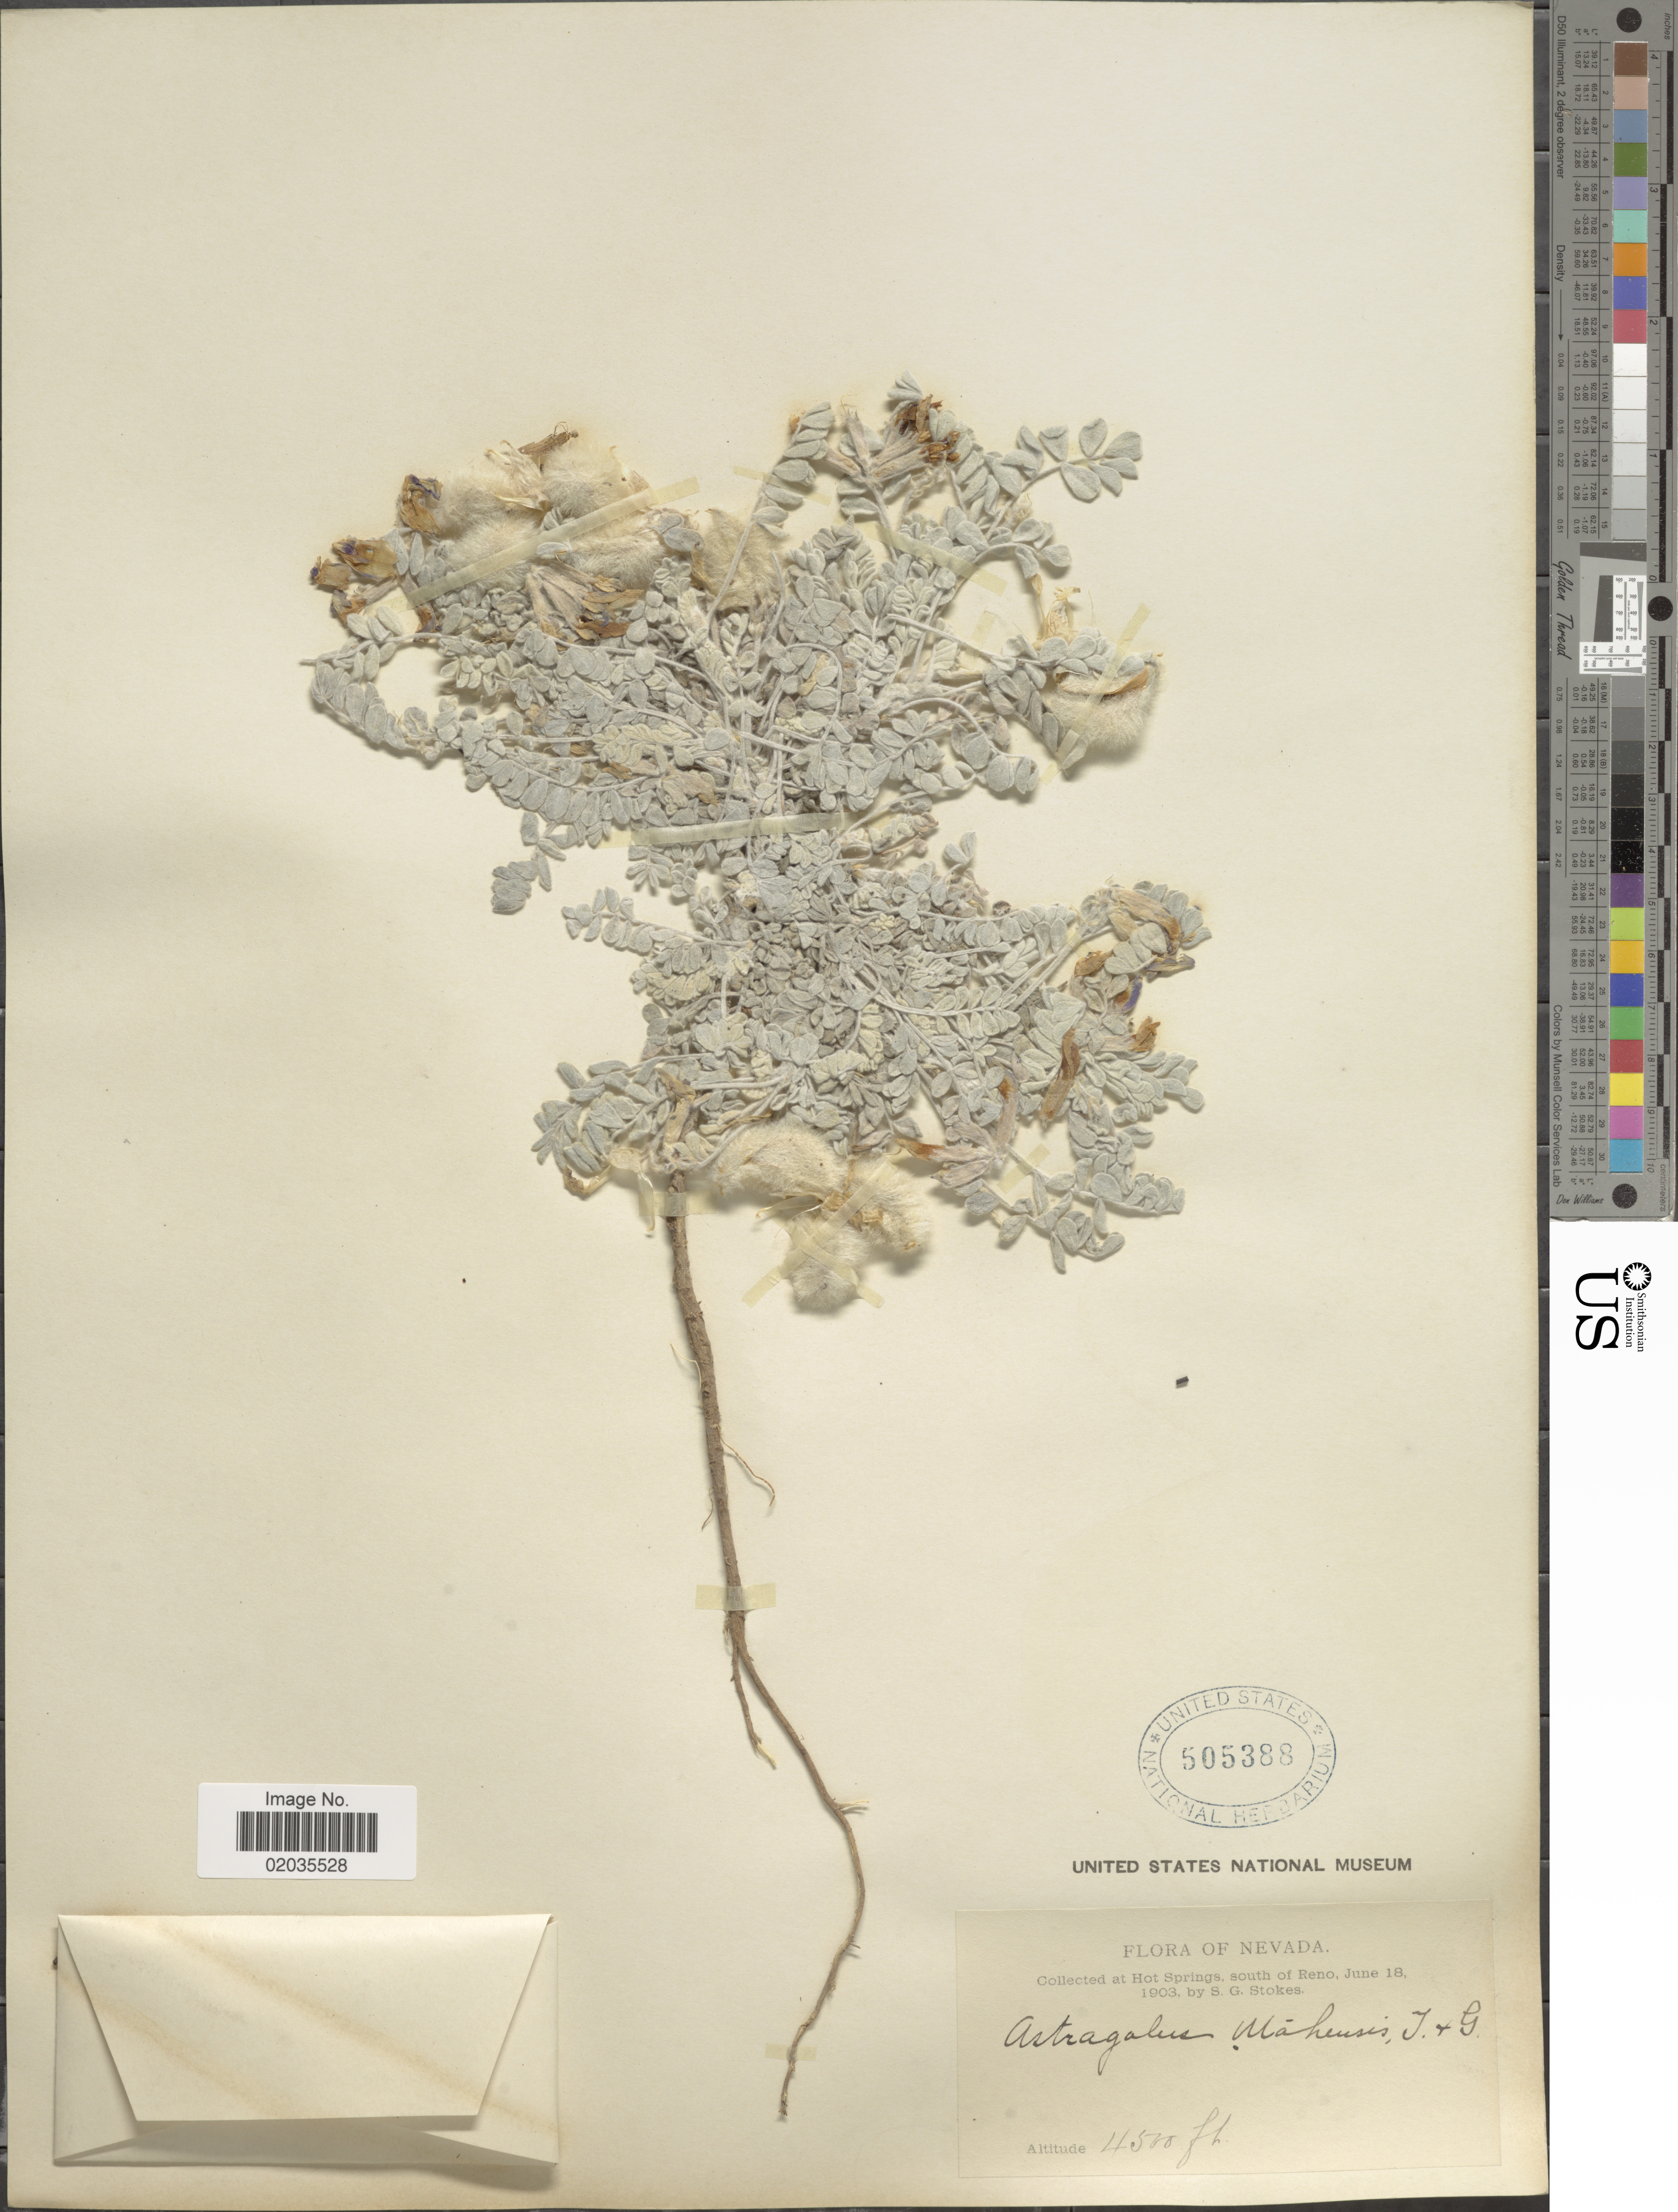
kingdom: Plantae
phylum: Tracheophyta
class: Magnoliopsida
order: Fabales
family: Fabaceae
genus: Astragalus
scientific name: Astragalus utahensis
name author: (Torr.) Torr. & A. Gray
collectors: S. G. Stokes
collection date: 1903-06-18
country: United States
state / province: Nevada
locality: Hot Springs, south of Reno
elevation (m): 1372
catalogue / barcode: US 505388